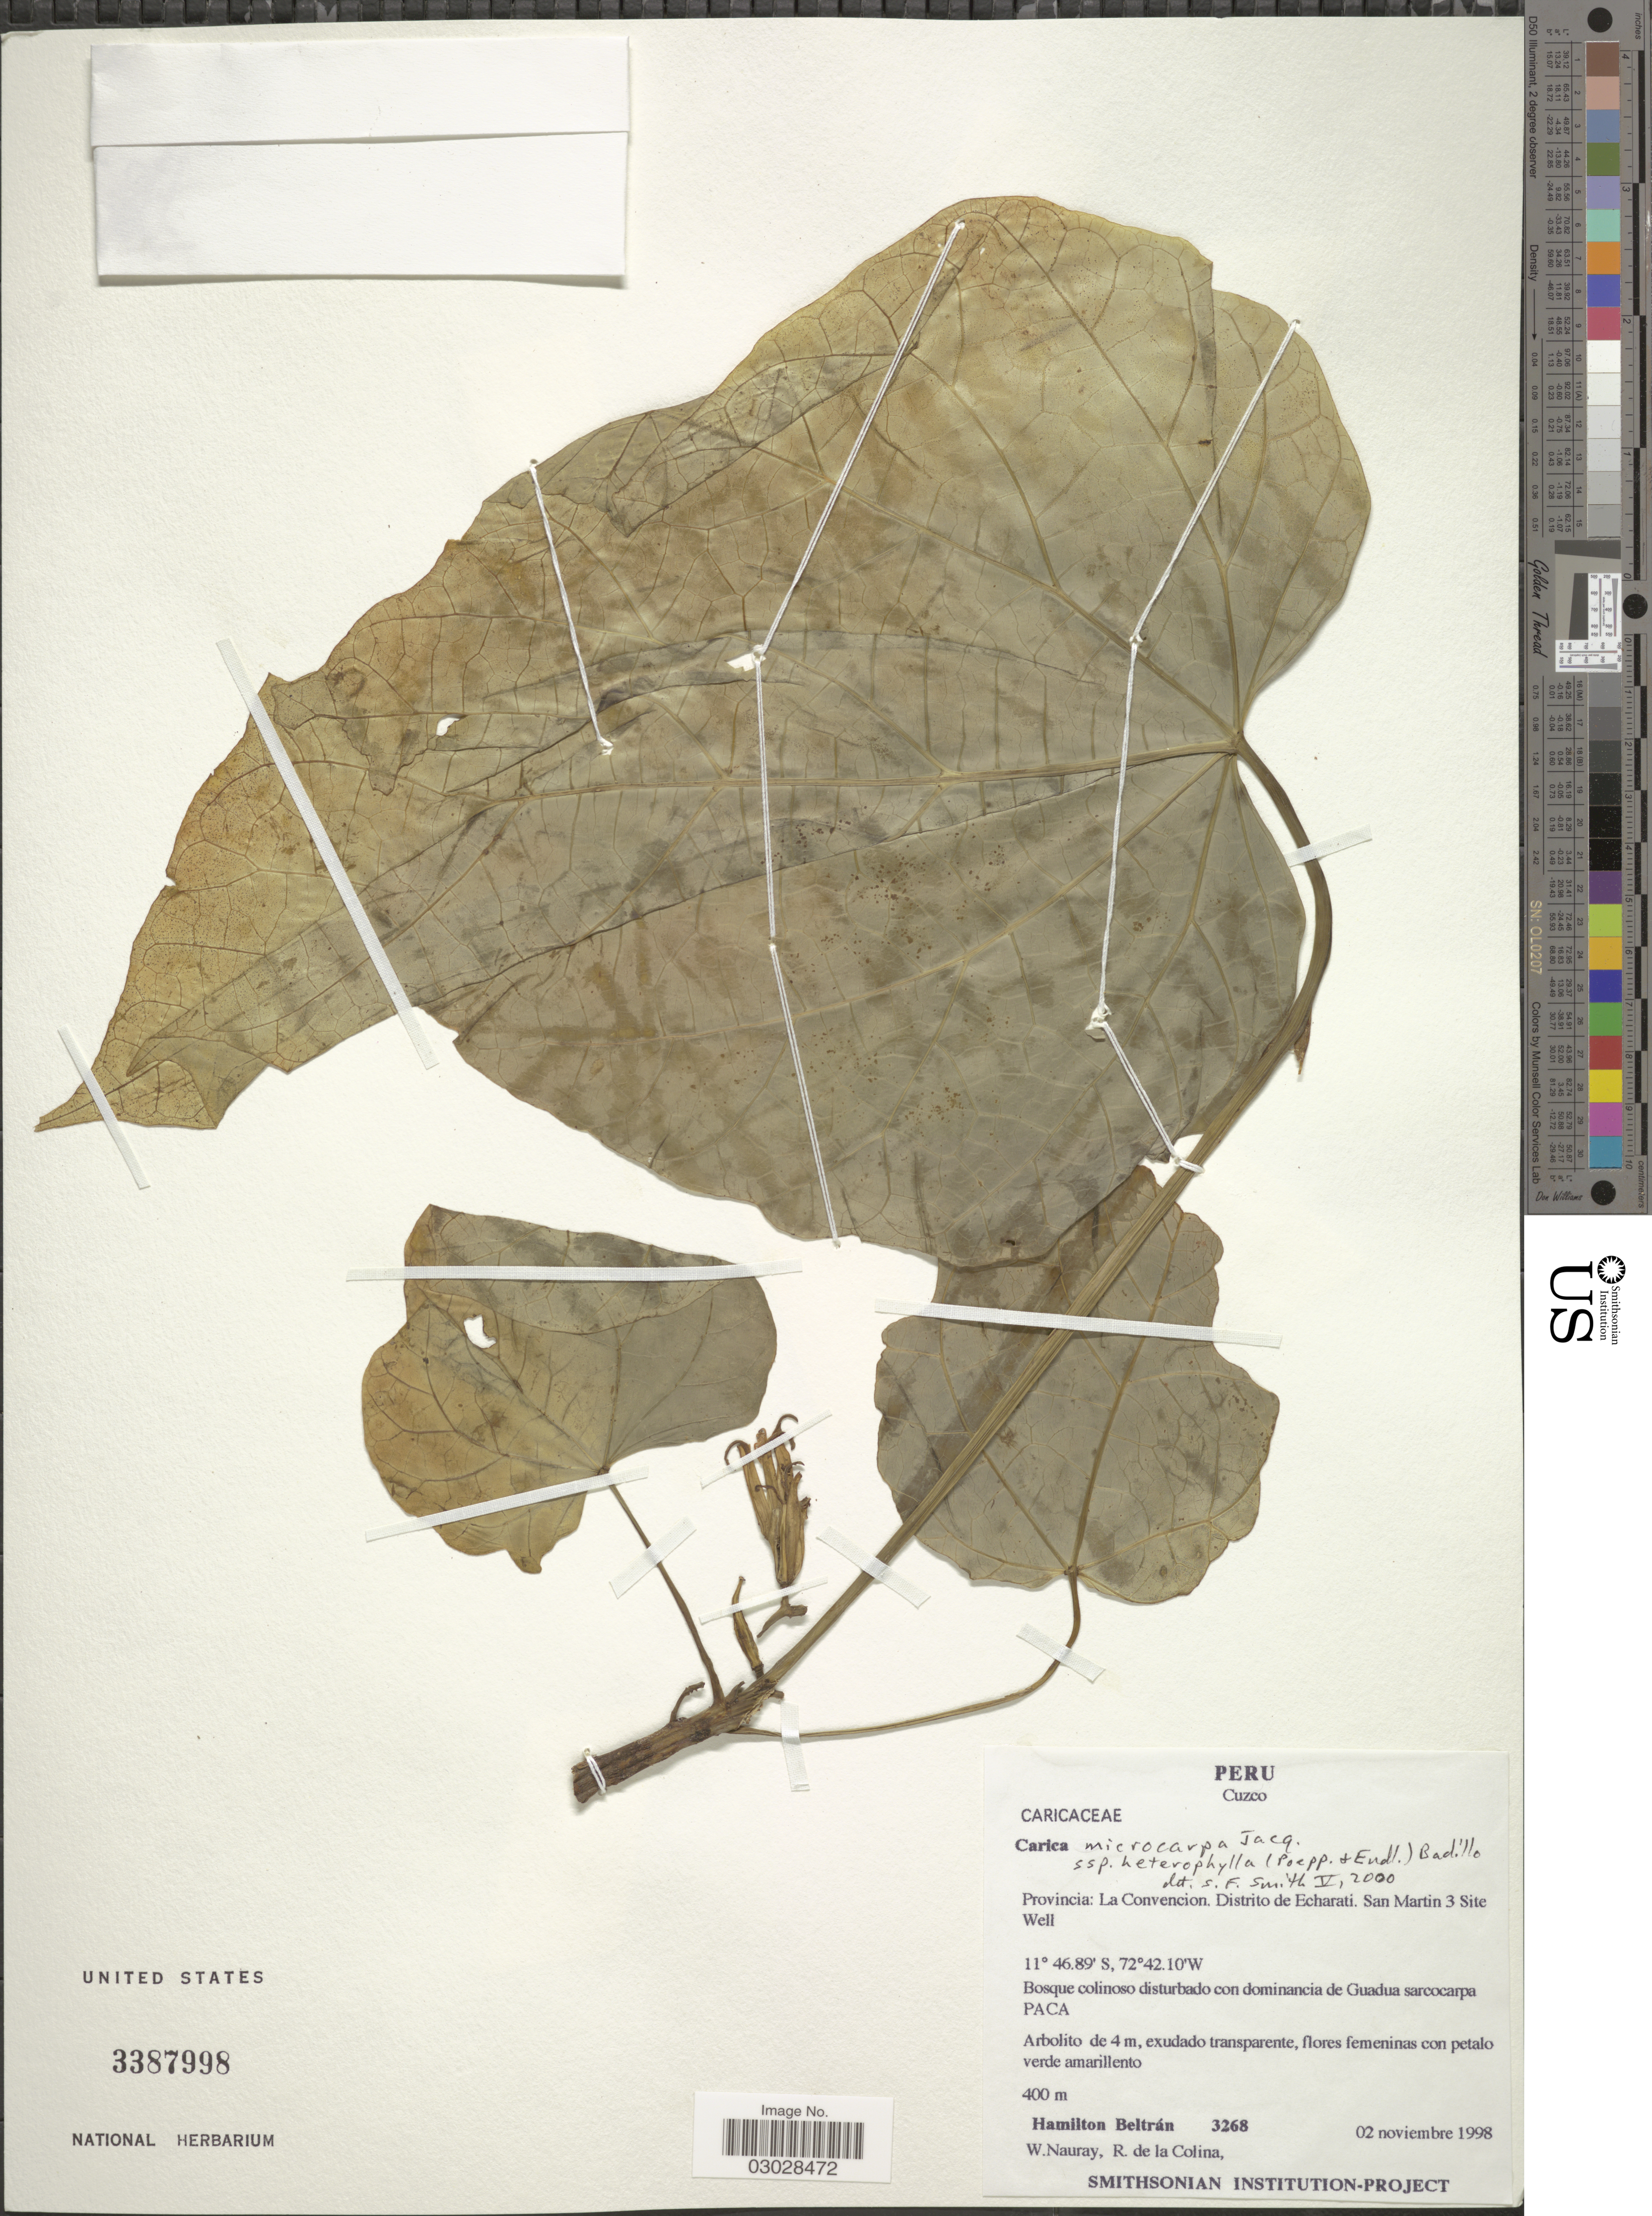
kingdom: Plantae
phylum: Tracheophyta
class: Magnoliopsida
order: Brassicales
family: Caricaceae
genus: Vasconcellea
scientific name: Vasconcellea microcarpa subsp. heterophylla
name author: (Poepp. & Endl.) V.M. Badillo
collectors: H. Beltran, W. Nauray & R. de La Colina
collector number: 3268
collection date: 1998-11-02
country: Peru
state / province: Cusco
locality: Cuzco, Provincia: La Convencion. Distrito de Echarati. San Martin 3 Site Well.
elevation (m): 400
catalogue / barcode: US 3387998